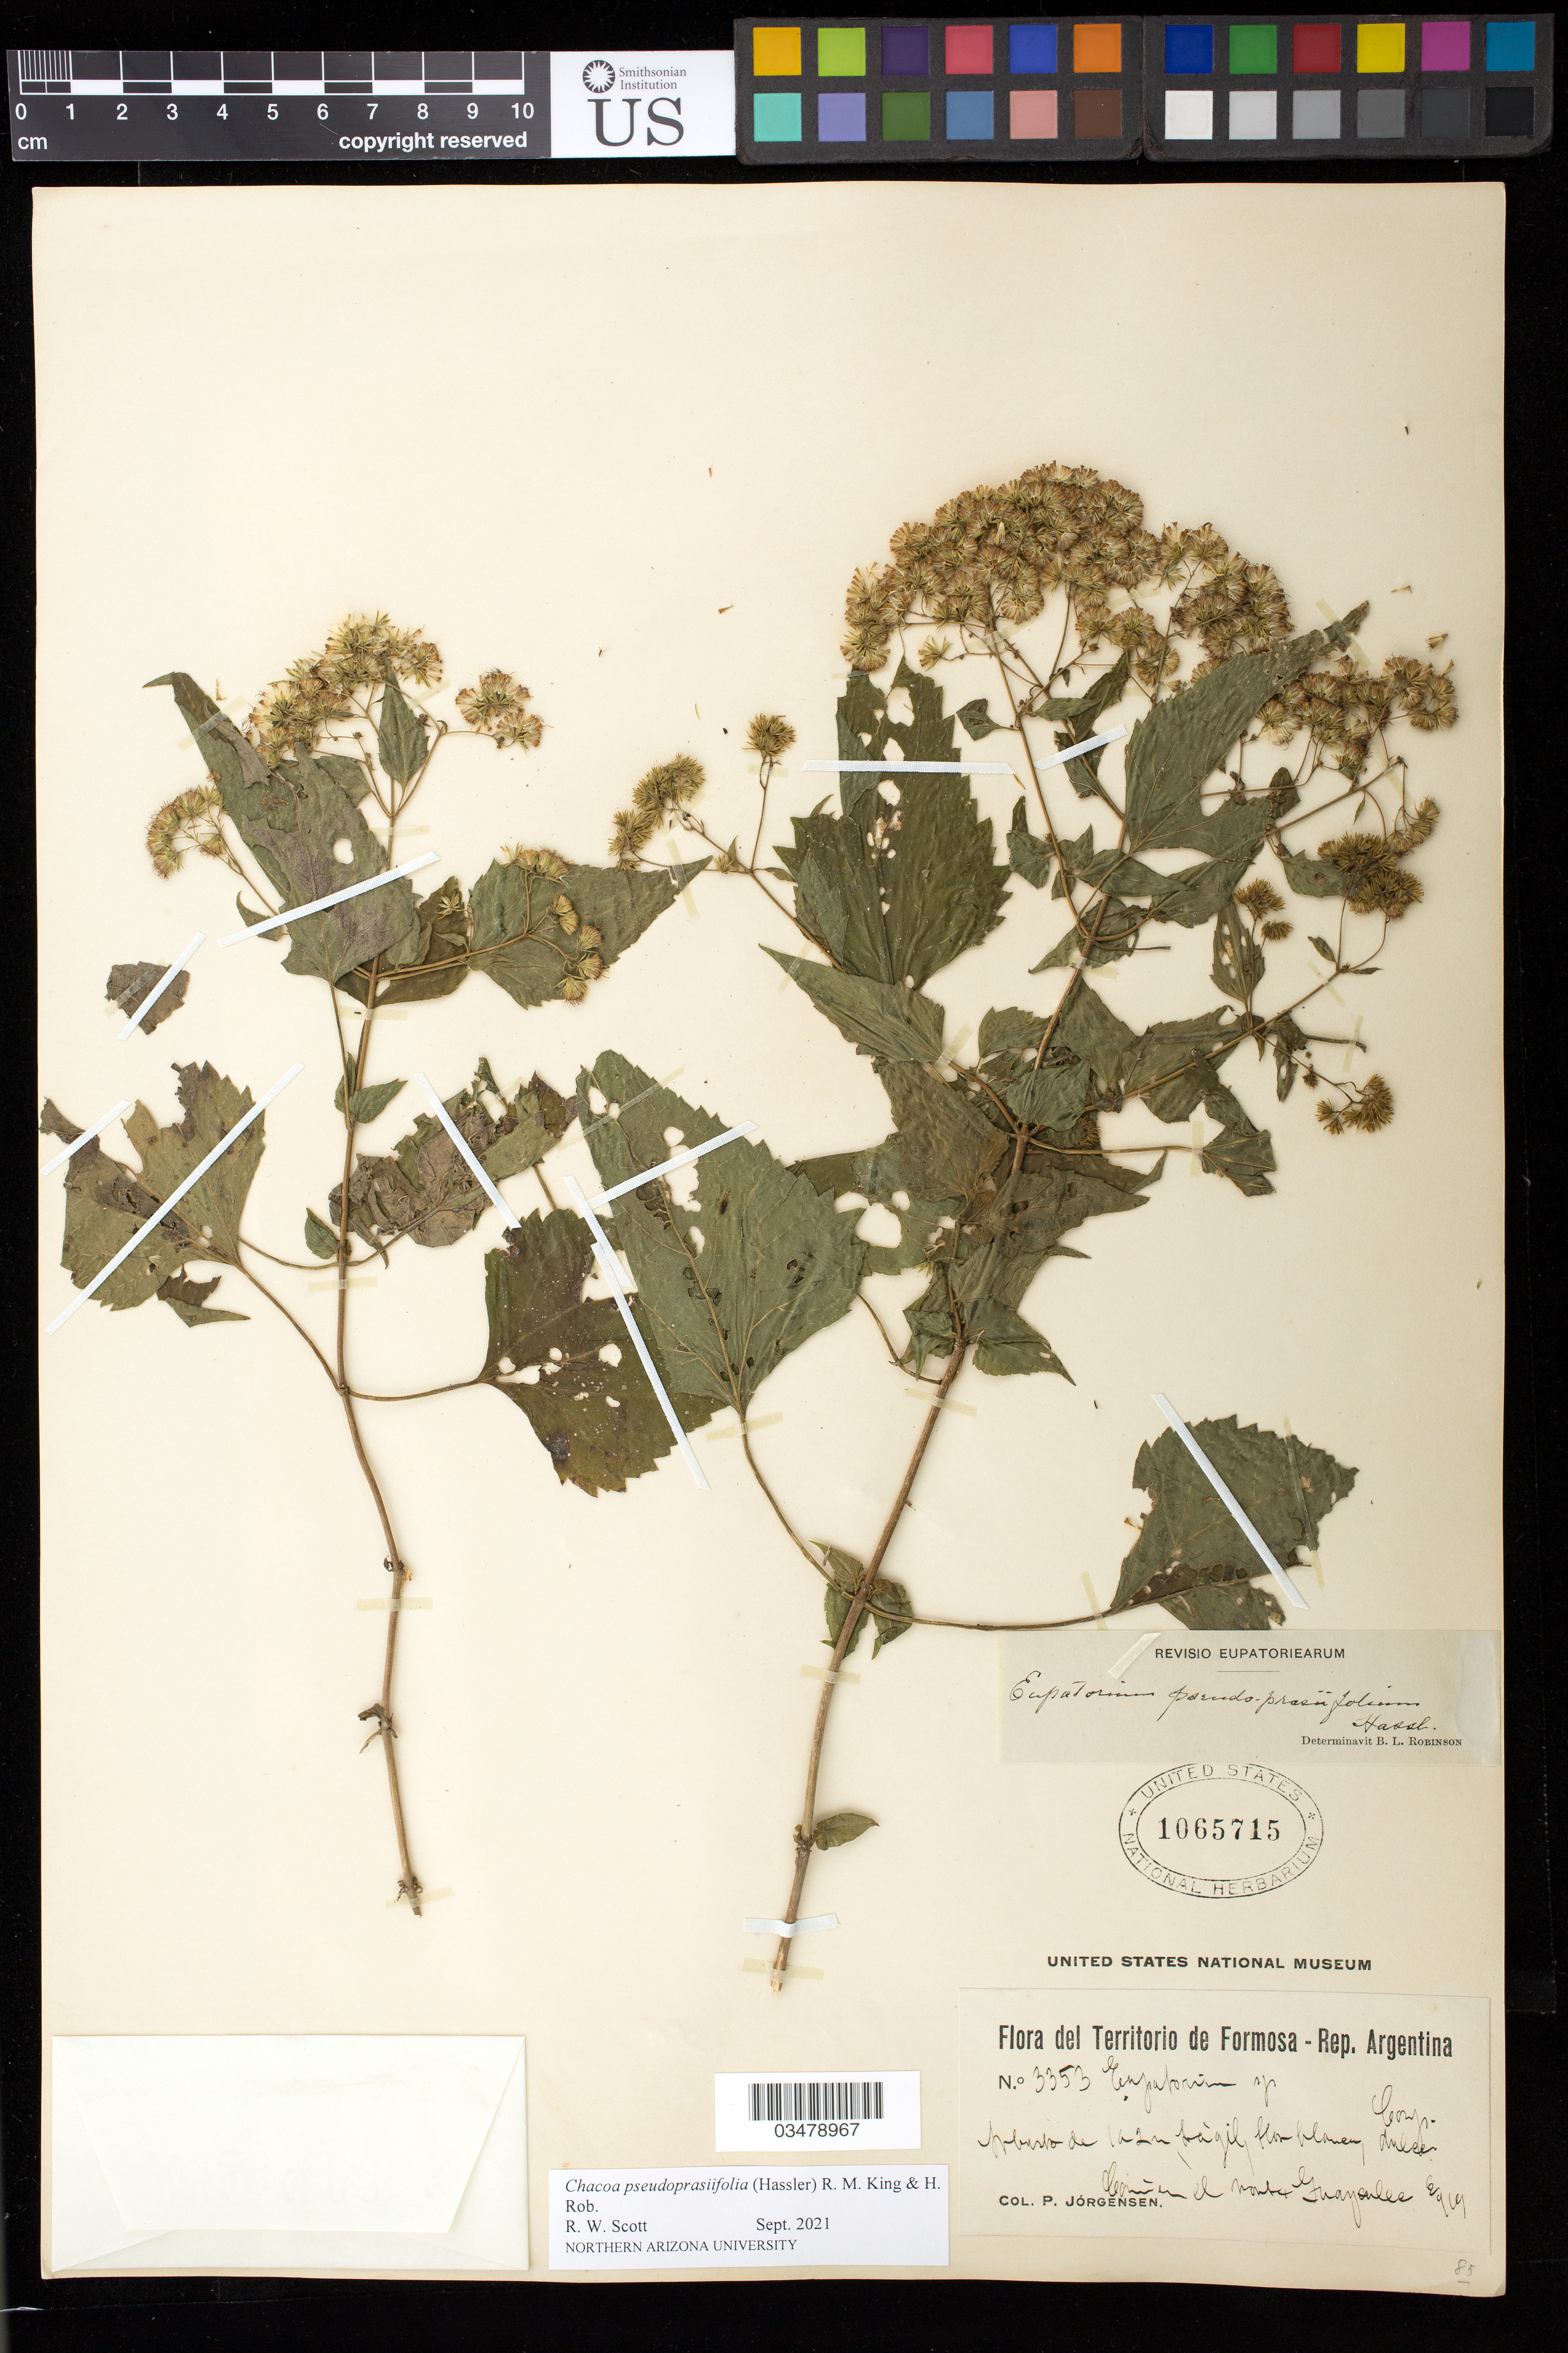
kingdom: Plantae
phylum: Tracheophyta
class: Magnoliopsida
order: Asterales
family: Asteraceae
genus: Chacoa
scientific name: Chacoa pseudoprasiifolia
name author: (Hassl.) R.M. King & H. Rob.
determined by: Scott, R. W.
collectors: P. Jörgensen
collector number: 3353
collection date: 1919-06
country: Argentina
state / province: Formosa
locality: Abundante Guaycolec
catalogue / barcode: US 1065715